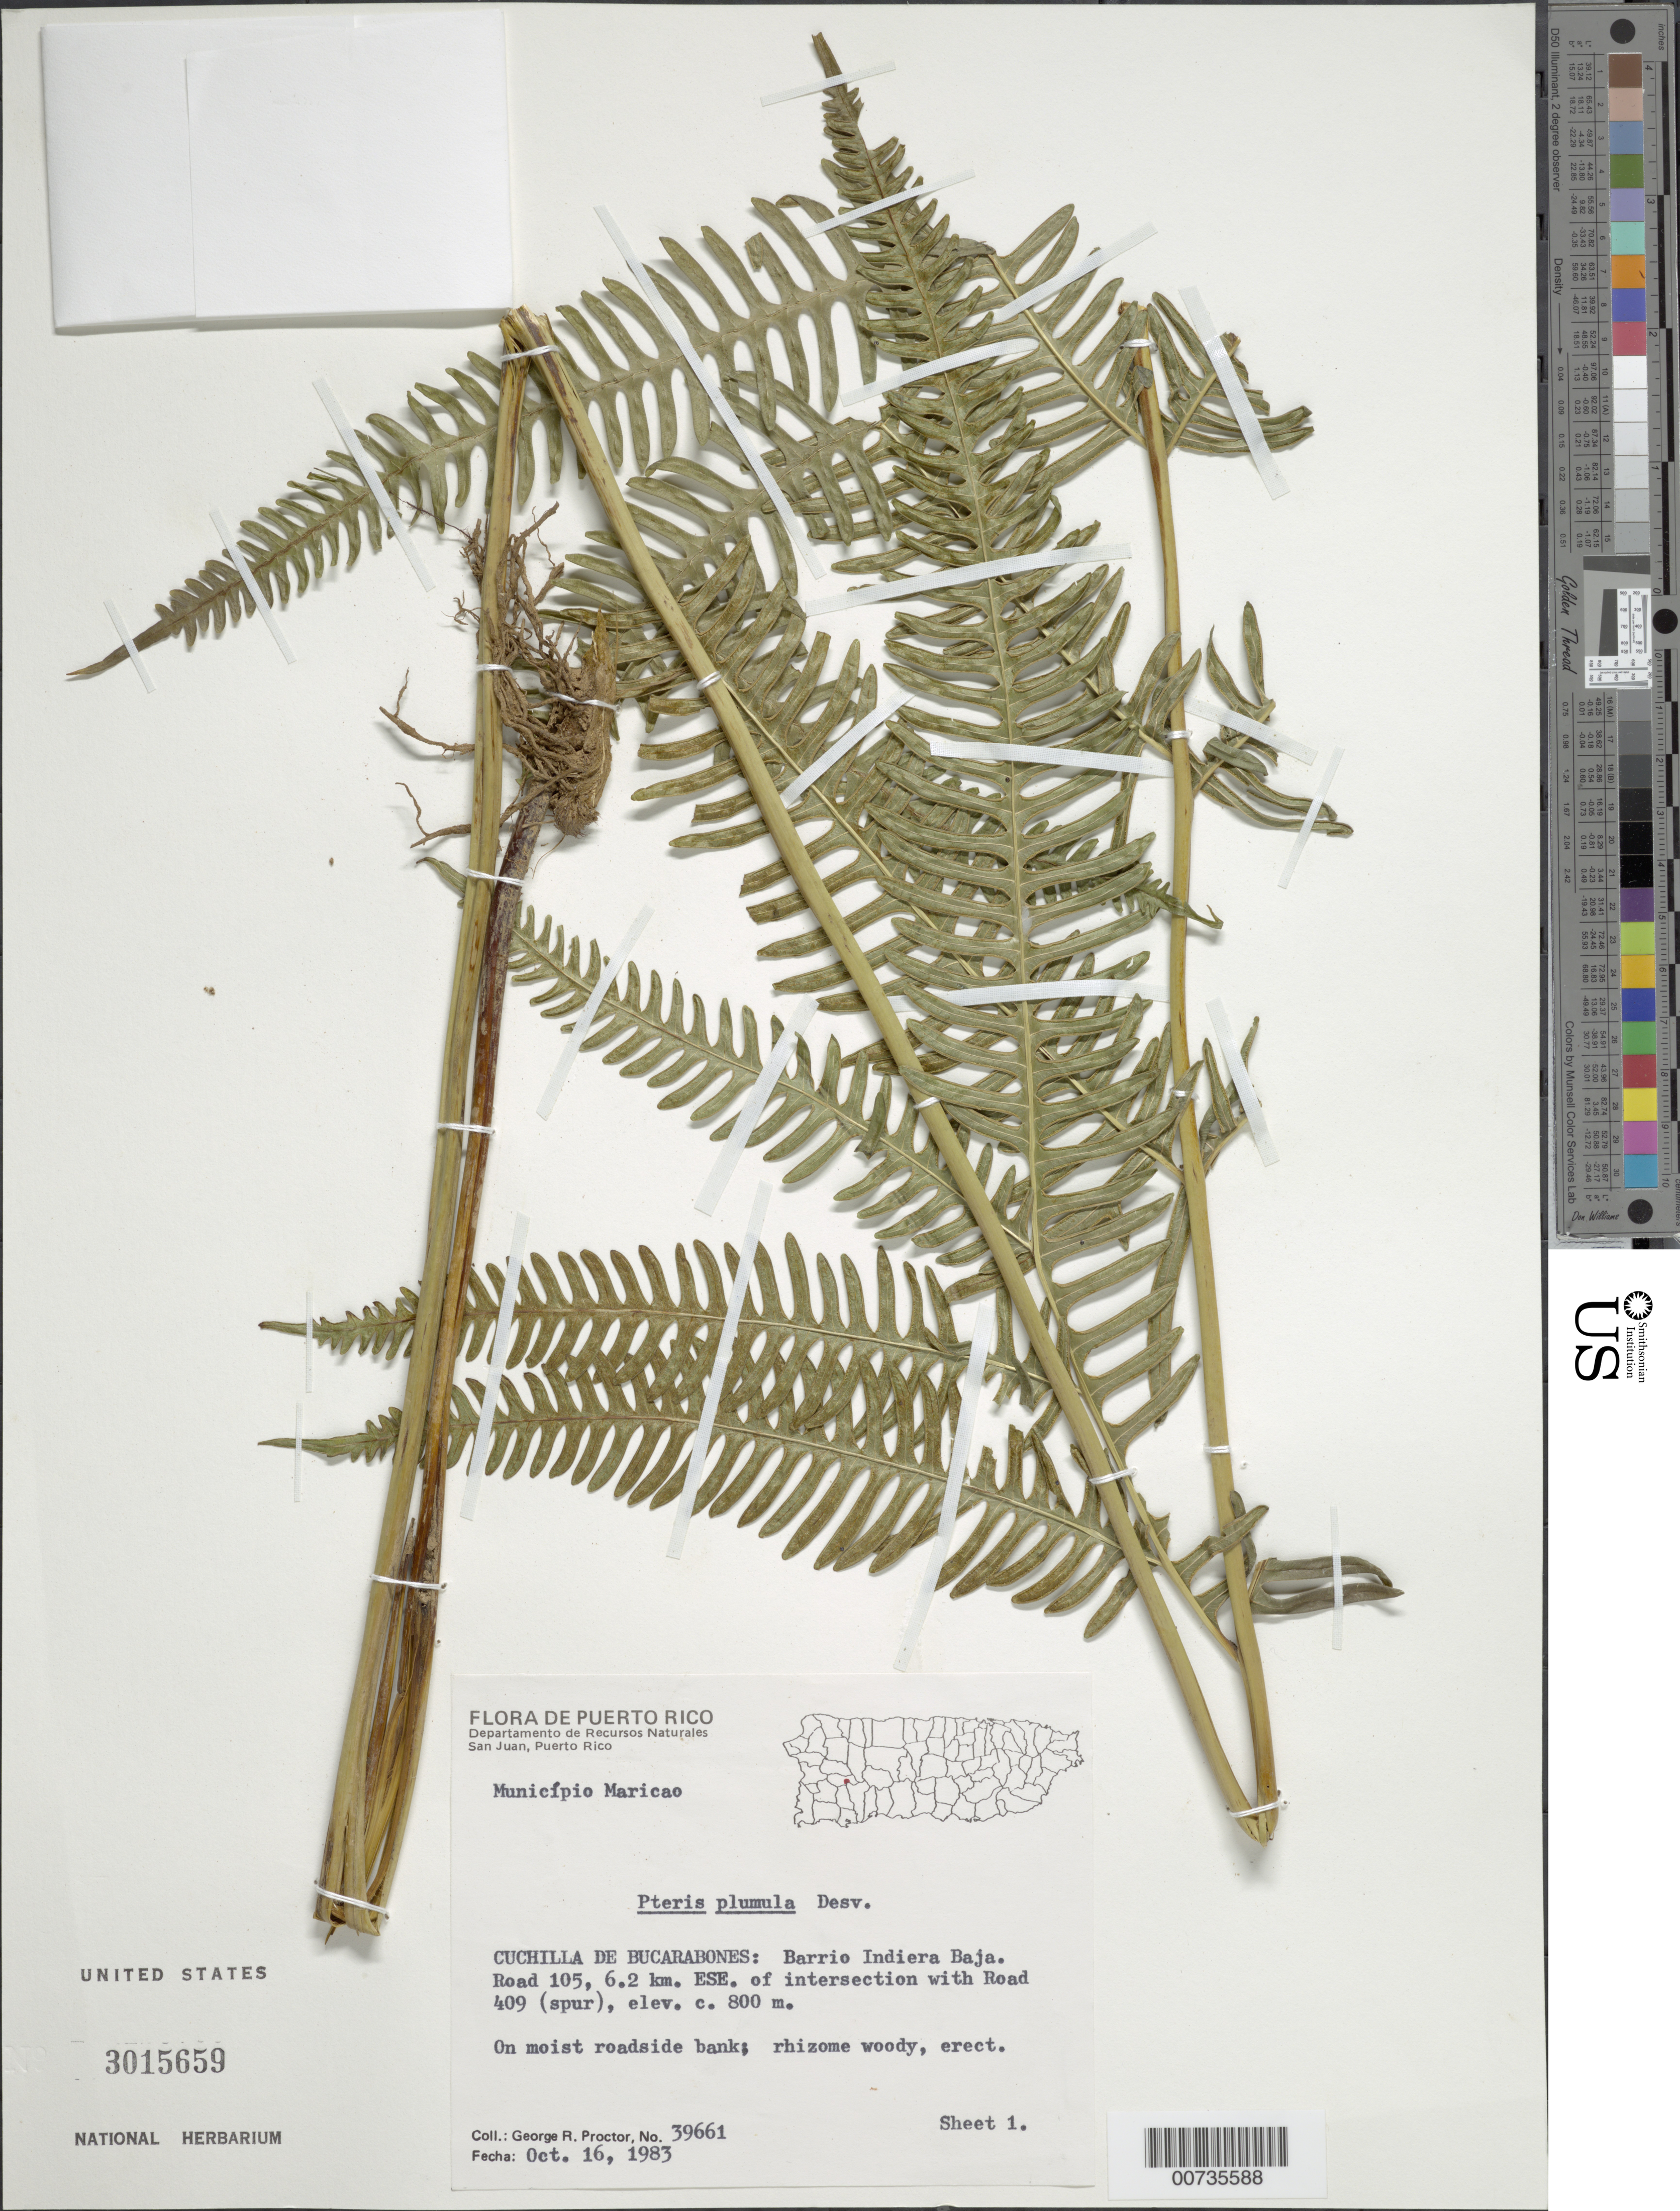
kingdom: Plantae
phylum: Tracheophyta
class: Polypodiopsida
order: Polypodiales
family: Pteridaceae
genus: Pteris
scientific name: Pteris quadriaurita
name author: Retz.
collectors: G. R. Proctor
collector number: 39661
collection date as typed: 16 Oct 1983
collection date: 1983-10-16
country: Puerto Rico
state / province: Maricao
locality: Cuchilla de Bucarabones: Barrio Indiera Baja, Road 105, 6.2 km ESE of intersection with road 4009 (spur)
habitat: On moist roadside bank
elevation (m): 800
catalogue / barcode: US 3015659